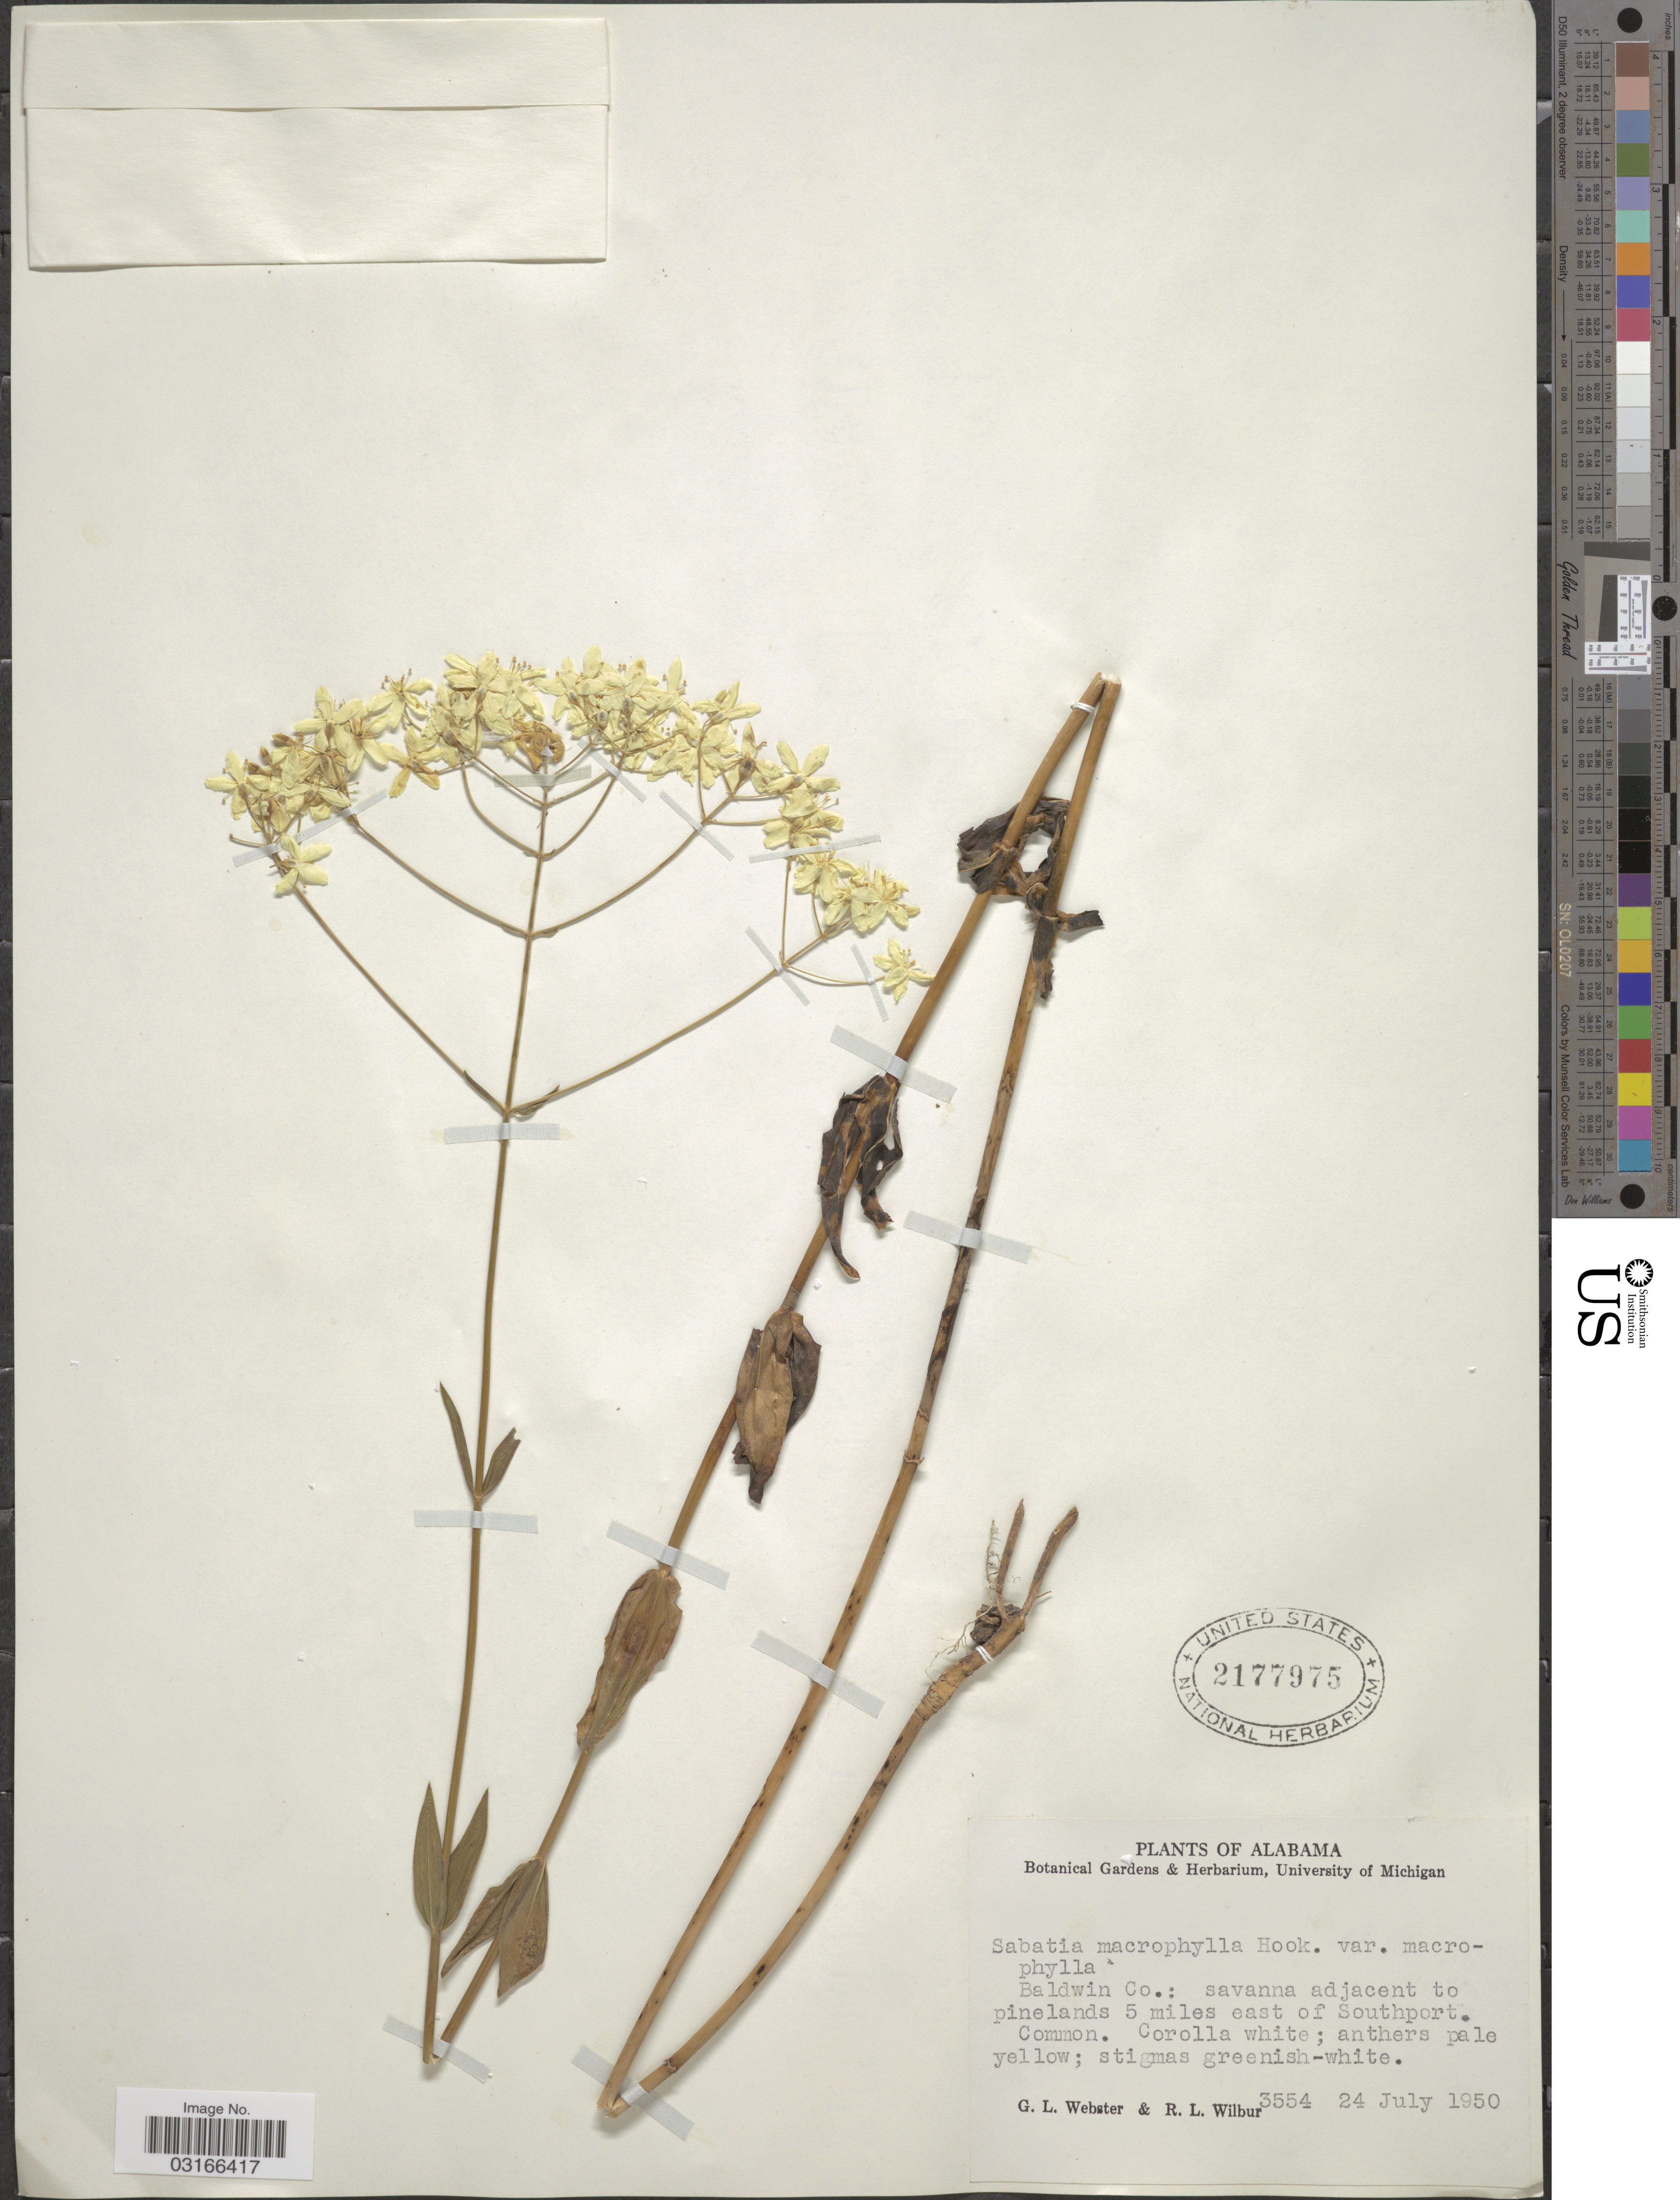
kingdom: Plantae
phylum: Tracheophyta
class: Magnoliopsida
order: Gentianales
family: Gentianaceae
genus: Sabatia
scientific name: Sabatia campestris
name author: Nutt.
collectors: G. L. Webster & R. L. Wilbur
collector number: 3554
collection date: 1950-07-24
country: United States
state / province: Alabama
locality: Baldwin Co.: savanna adjacent to pinelands 5 miles east of Southport.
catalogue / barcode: US 2177975